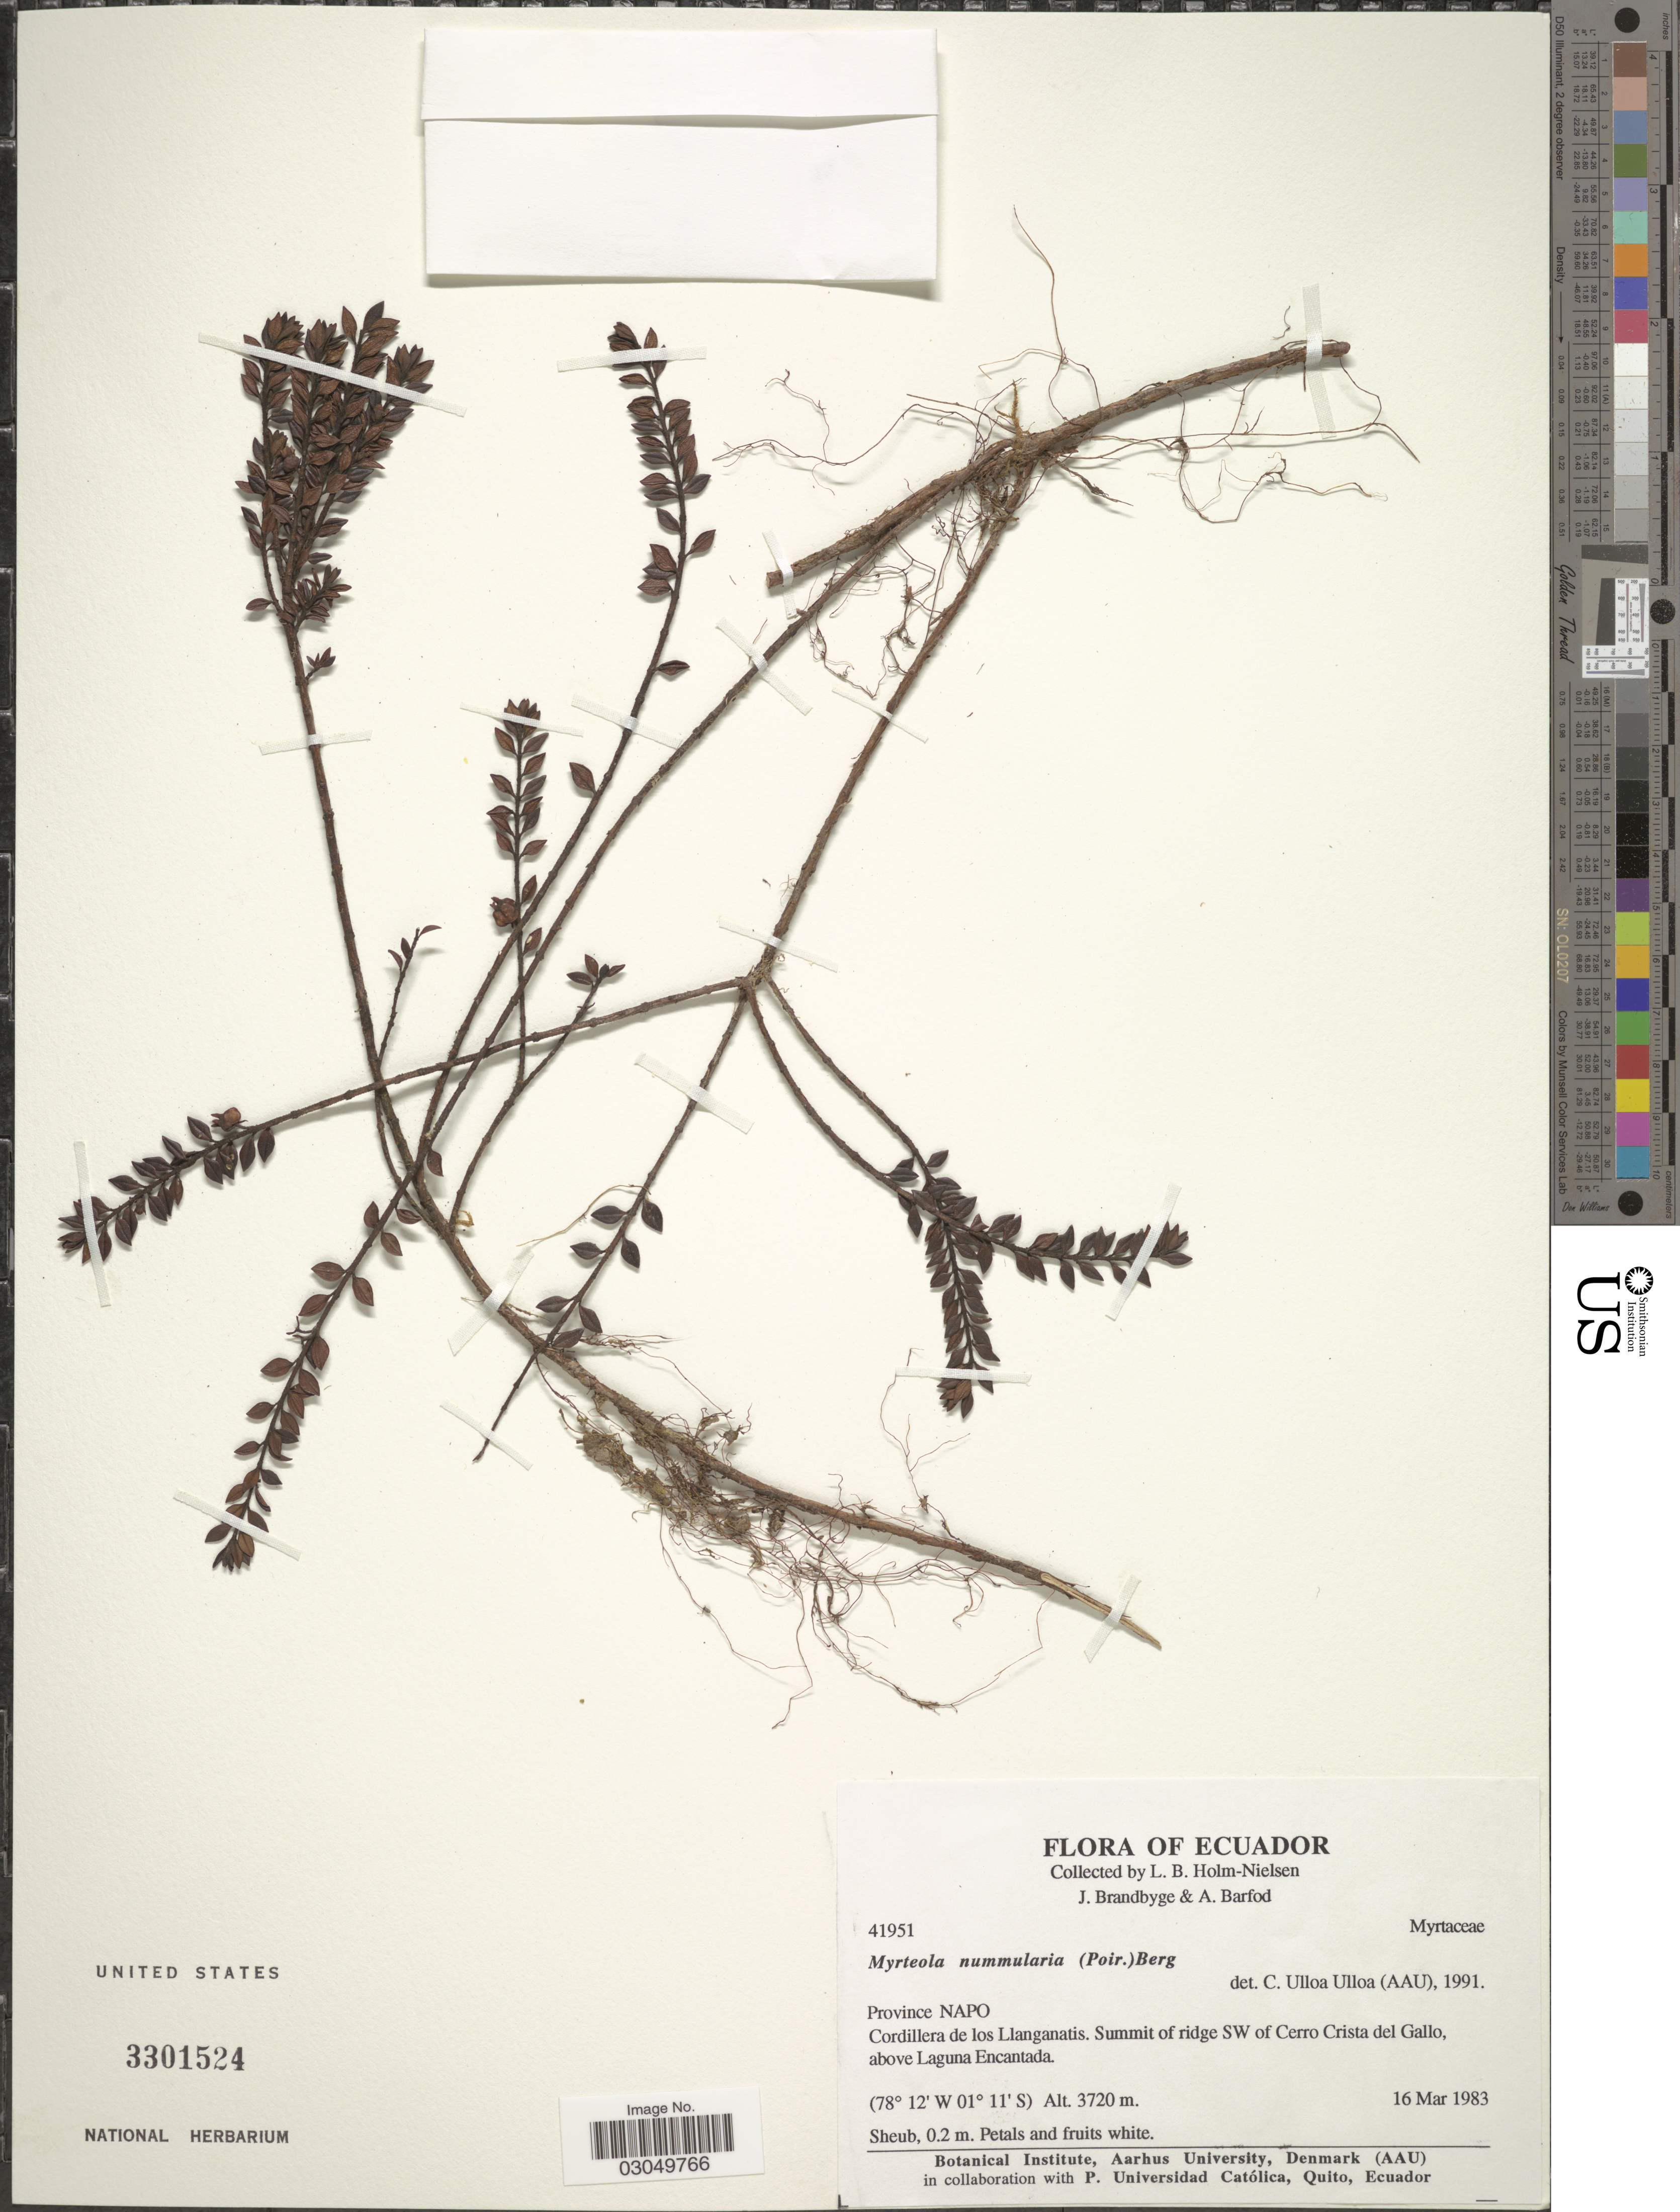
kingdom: Plantae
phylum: Tracheophyta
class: Magnoliopsida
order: Myrtales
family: Myrtaceae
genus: Myrteola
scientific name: Myrteola nummularia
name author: (Lam.) O. Berg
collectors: L. B. Holm-Nielsen, J. Brandbyge & A. Barfod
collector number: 41951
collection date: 1983-03-16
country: Ecuador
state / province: Napo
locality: Cordillera de los Llanganatis. Summit of ridge SW of Cerro Crista del Gallo, above Laguna Encantada.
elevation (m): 3720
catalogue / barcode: US 3301524